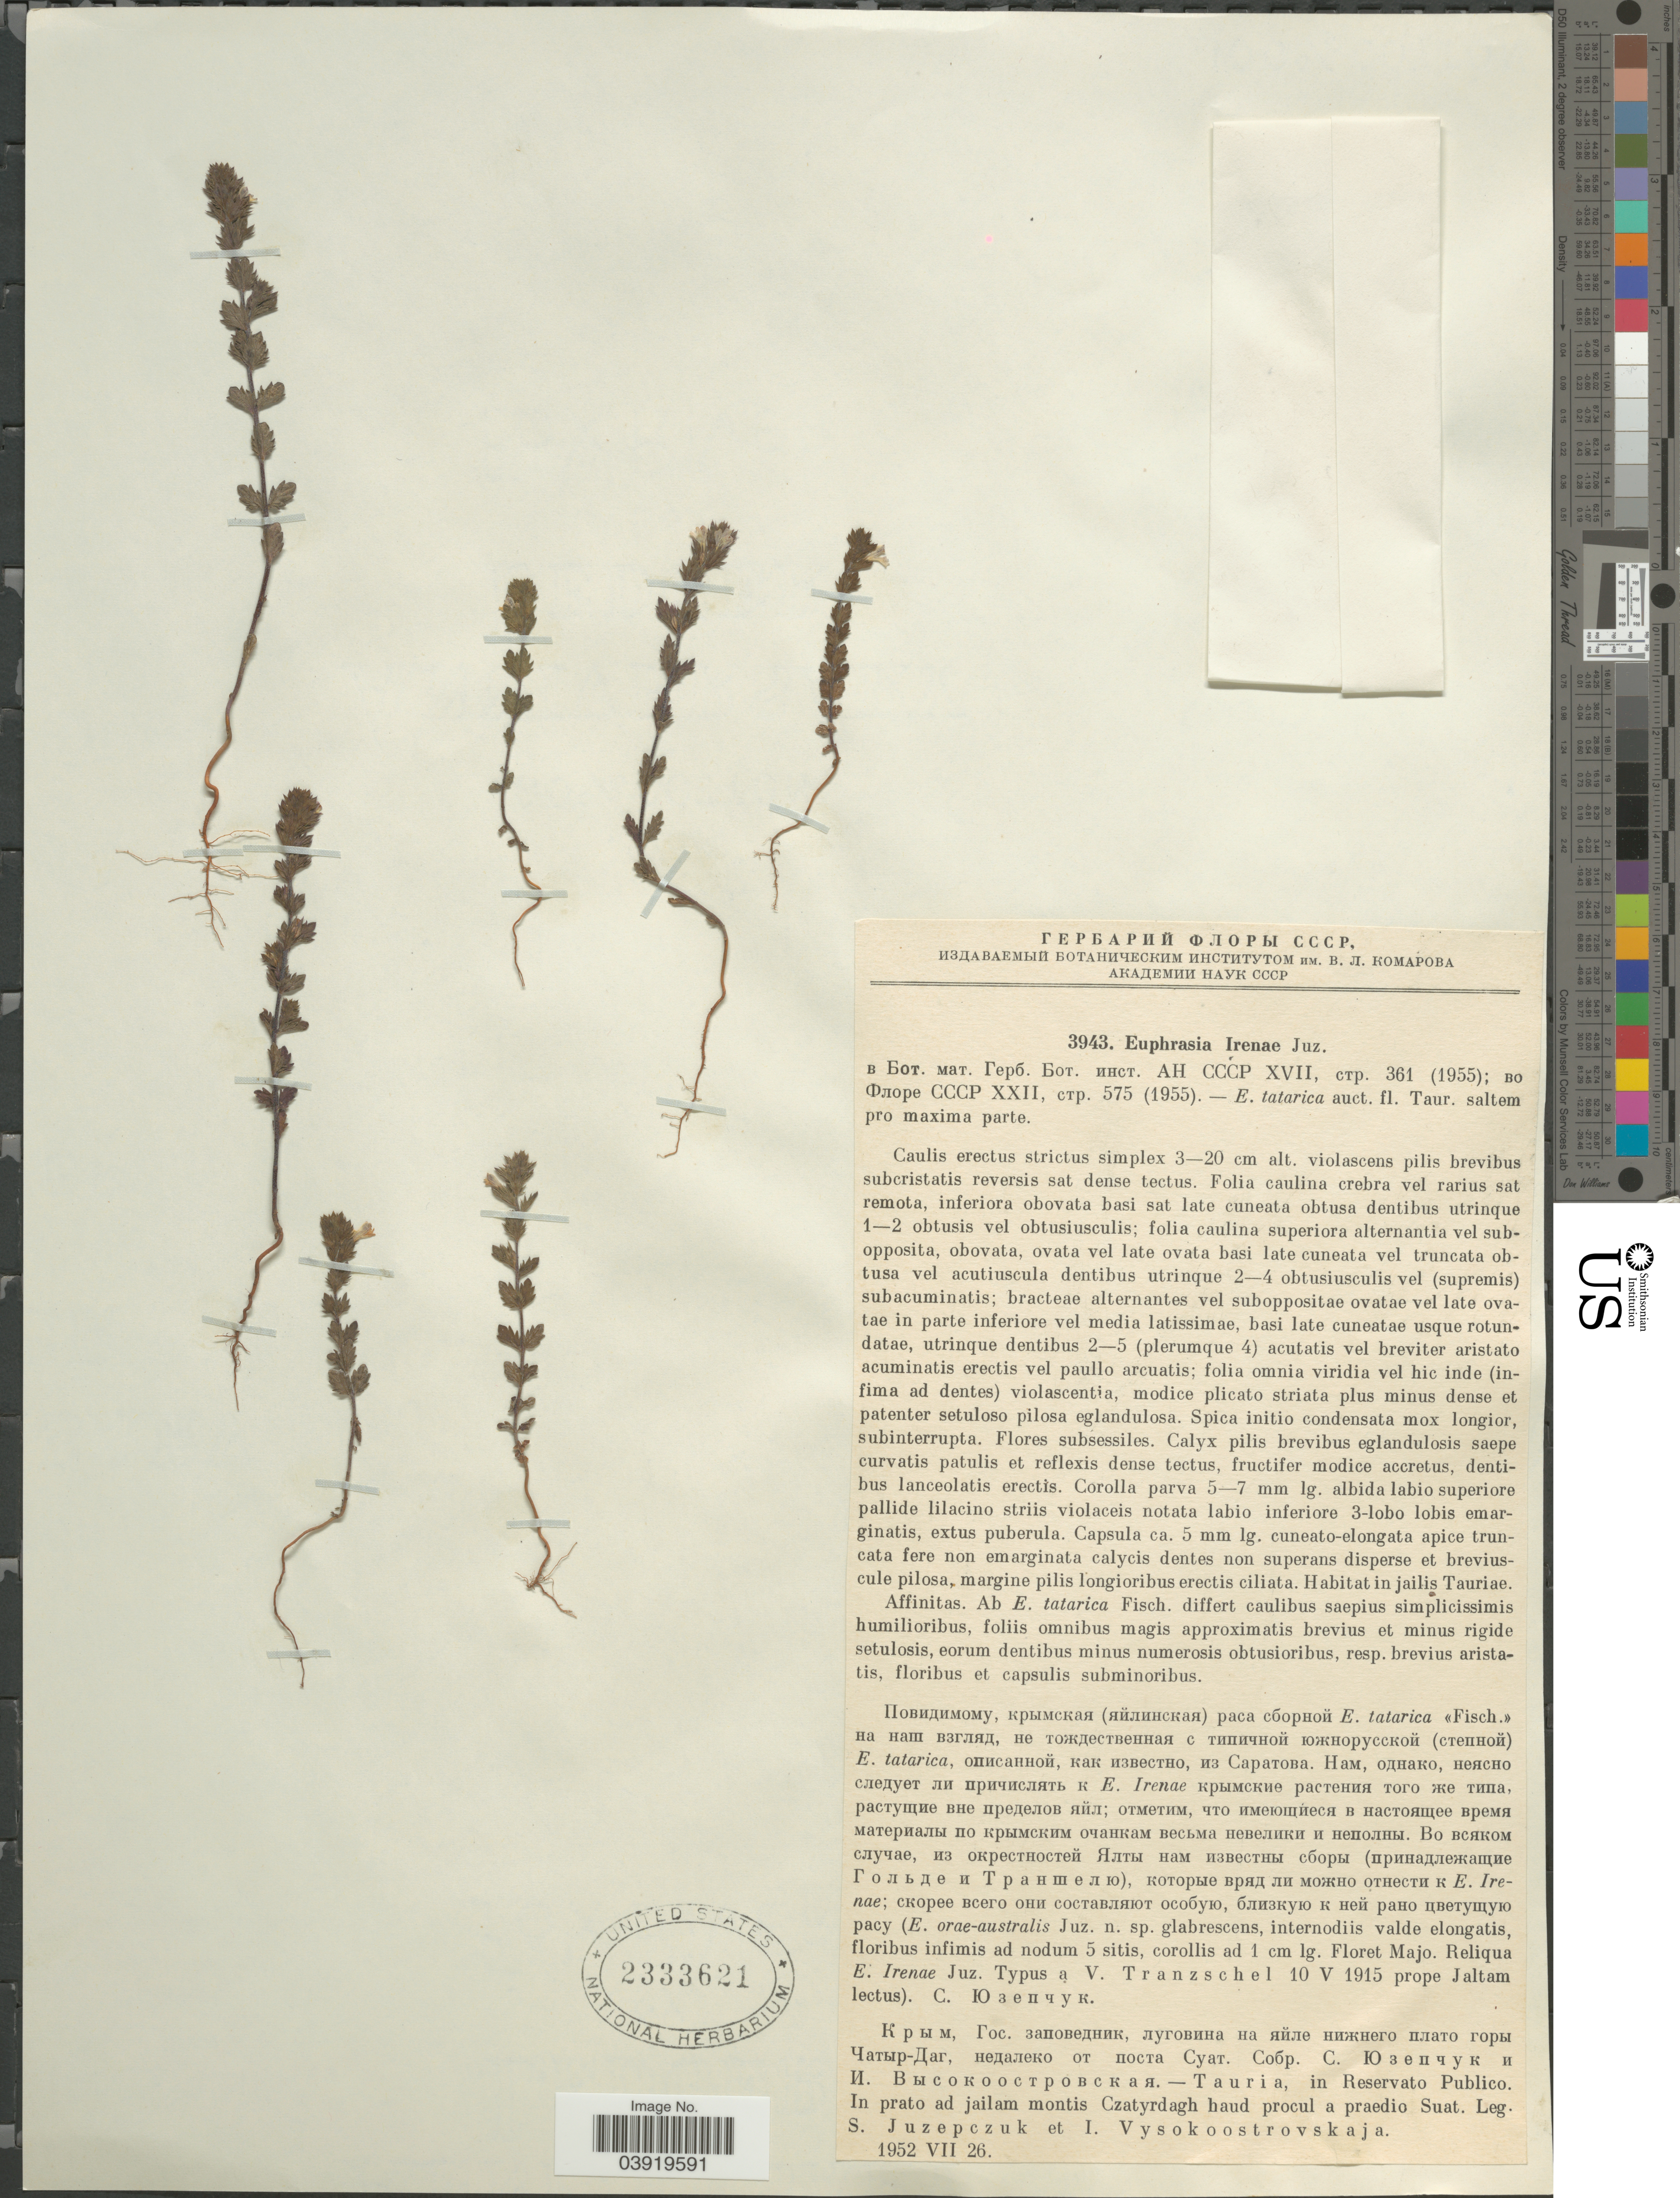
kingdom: Plantae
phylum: Tracheophyta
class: Magnoliopsida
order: Lamiales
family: Orobanchaceae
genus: Euphrasia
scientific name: Euphrasia irenae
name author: Juz.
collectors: S. V. Juzepczuk & I. Vysokoostrovskaja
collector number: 3943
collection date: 1952-07-26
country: Ukraine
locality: Tauria, in Reservato Publico. In prato ad jailam montis Czatyrdagh haud procul a praedio Suat.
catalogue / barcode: US 2333621